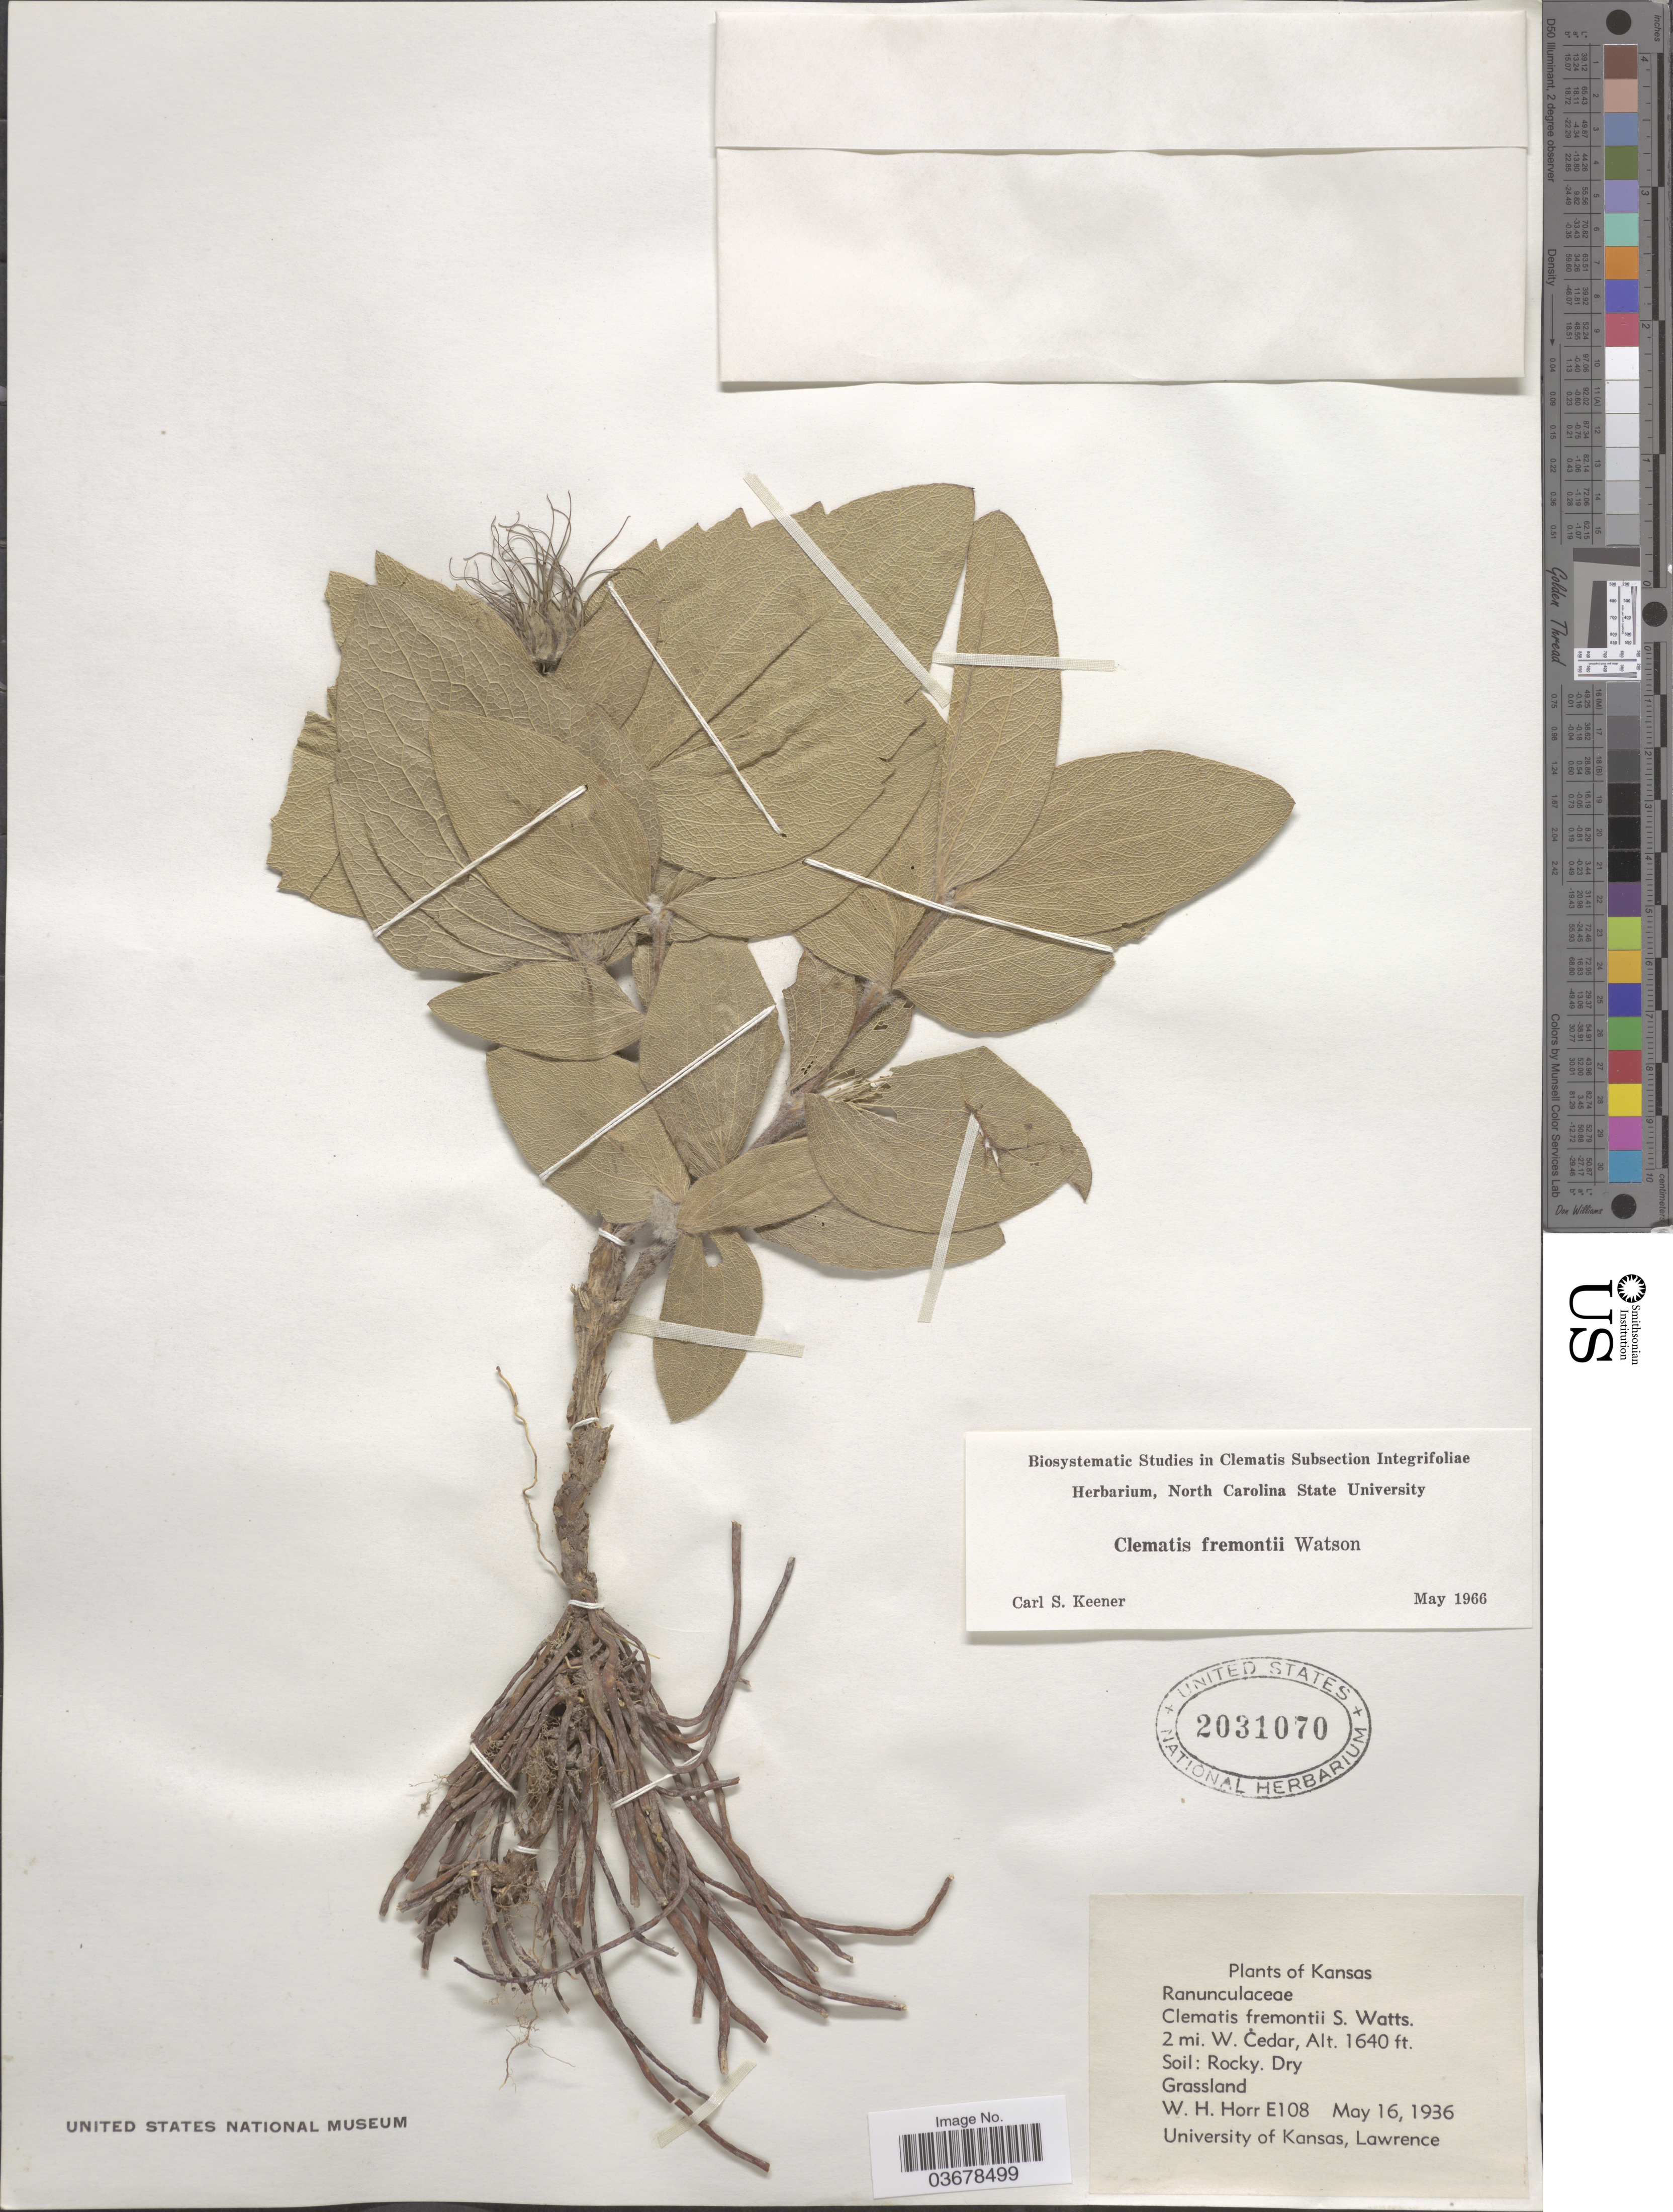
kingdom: Plantae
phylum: Tracheophyta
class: Magnoliopsida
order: Ranunculales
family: Ranunculaceae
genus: Clematis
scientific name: Clematis viorna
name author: L.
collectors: W. H. Horr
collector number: E108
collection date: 1936-05-16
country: United States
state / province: Kansas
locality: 2 mi. W. Cedar. Rocky. Dry. Grassland.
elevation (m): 500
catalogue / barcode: US 2031070